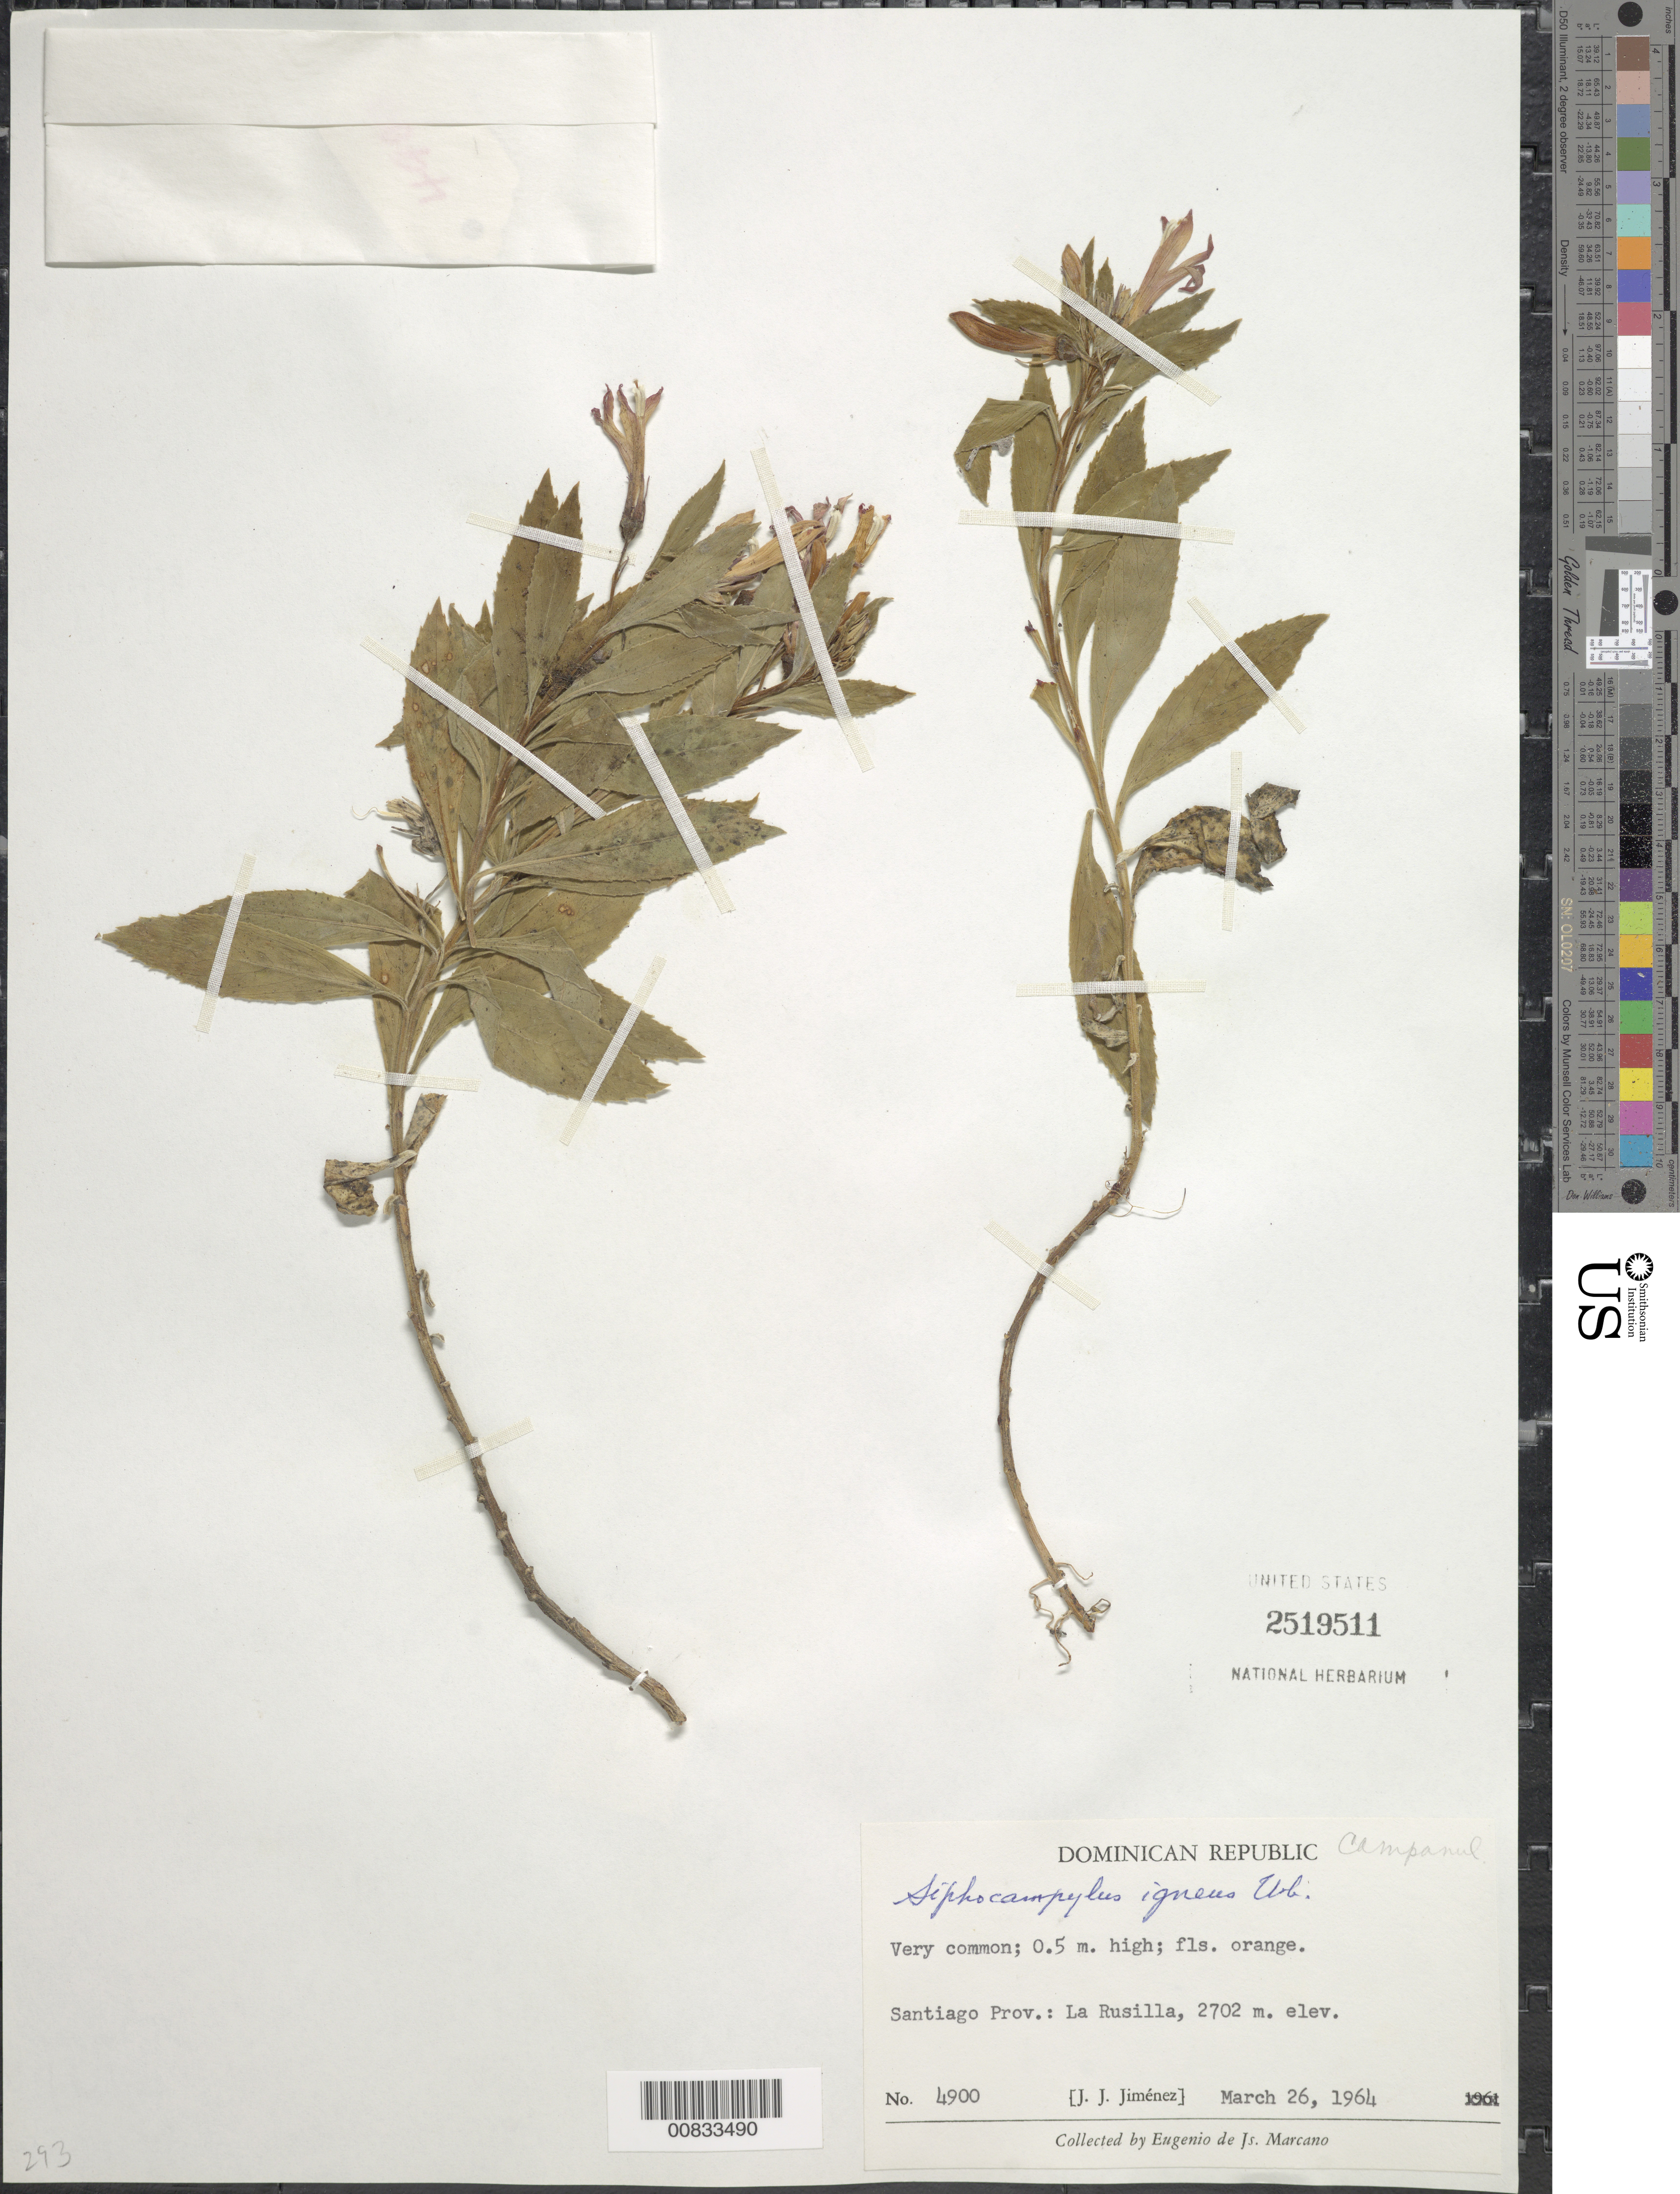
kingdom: Plantae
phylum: Tracheophyta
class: Magnoliopsida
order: Asterales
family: Campanulaceae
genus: Siphocampylus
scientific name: Siphocampylus igneus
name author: Urb.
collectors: J. J. Jiménez Almonte & E. J. Marcano F.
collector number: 4900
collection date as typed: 26 Mar 1964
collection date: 1964-03-26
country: Dominican Republic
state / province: Santiago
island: Hispaniola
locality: La Rusilla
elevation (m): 2702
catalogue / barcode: US 2519511